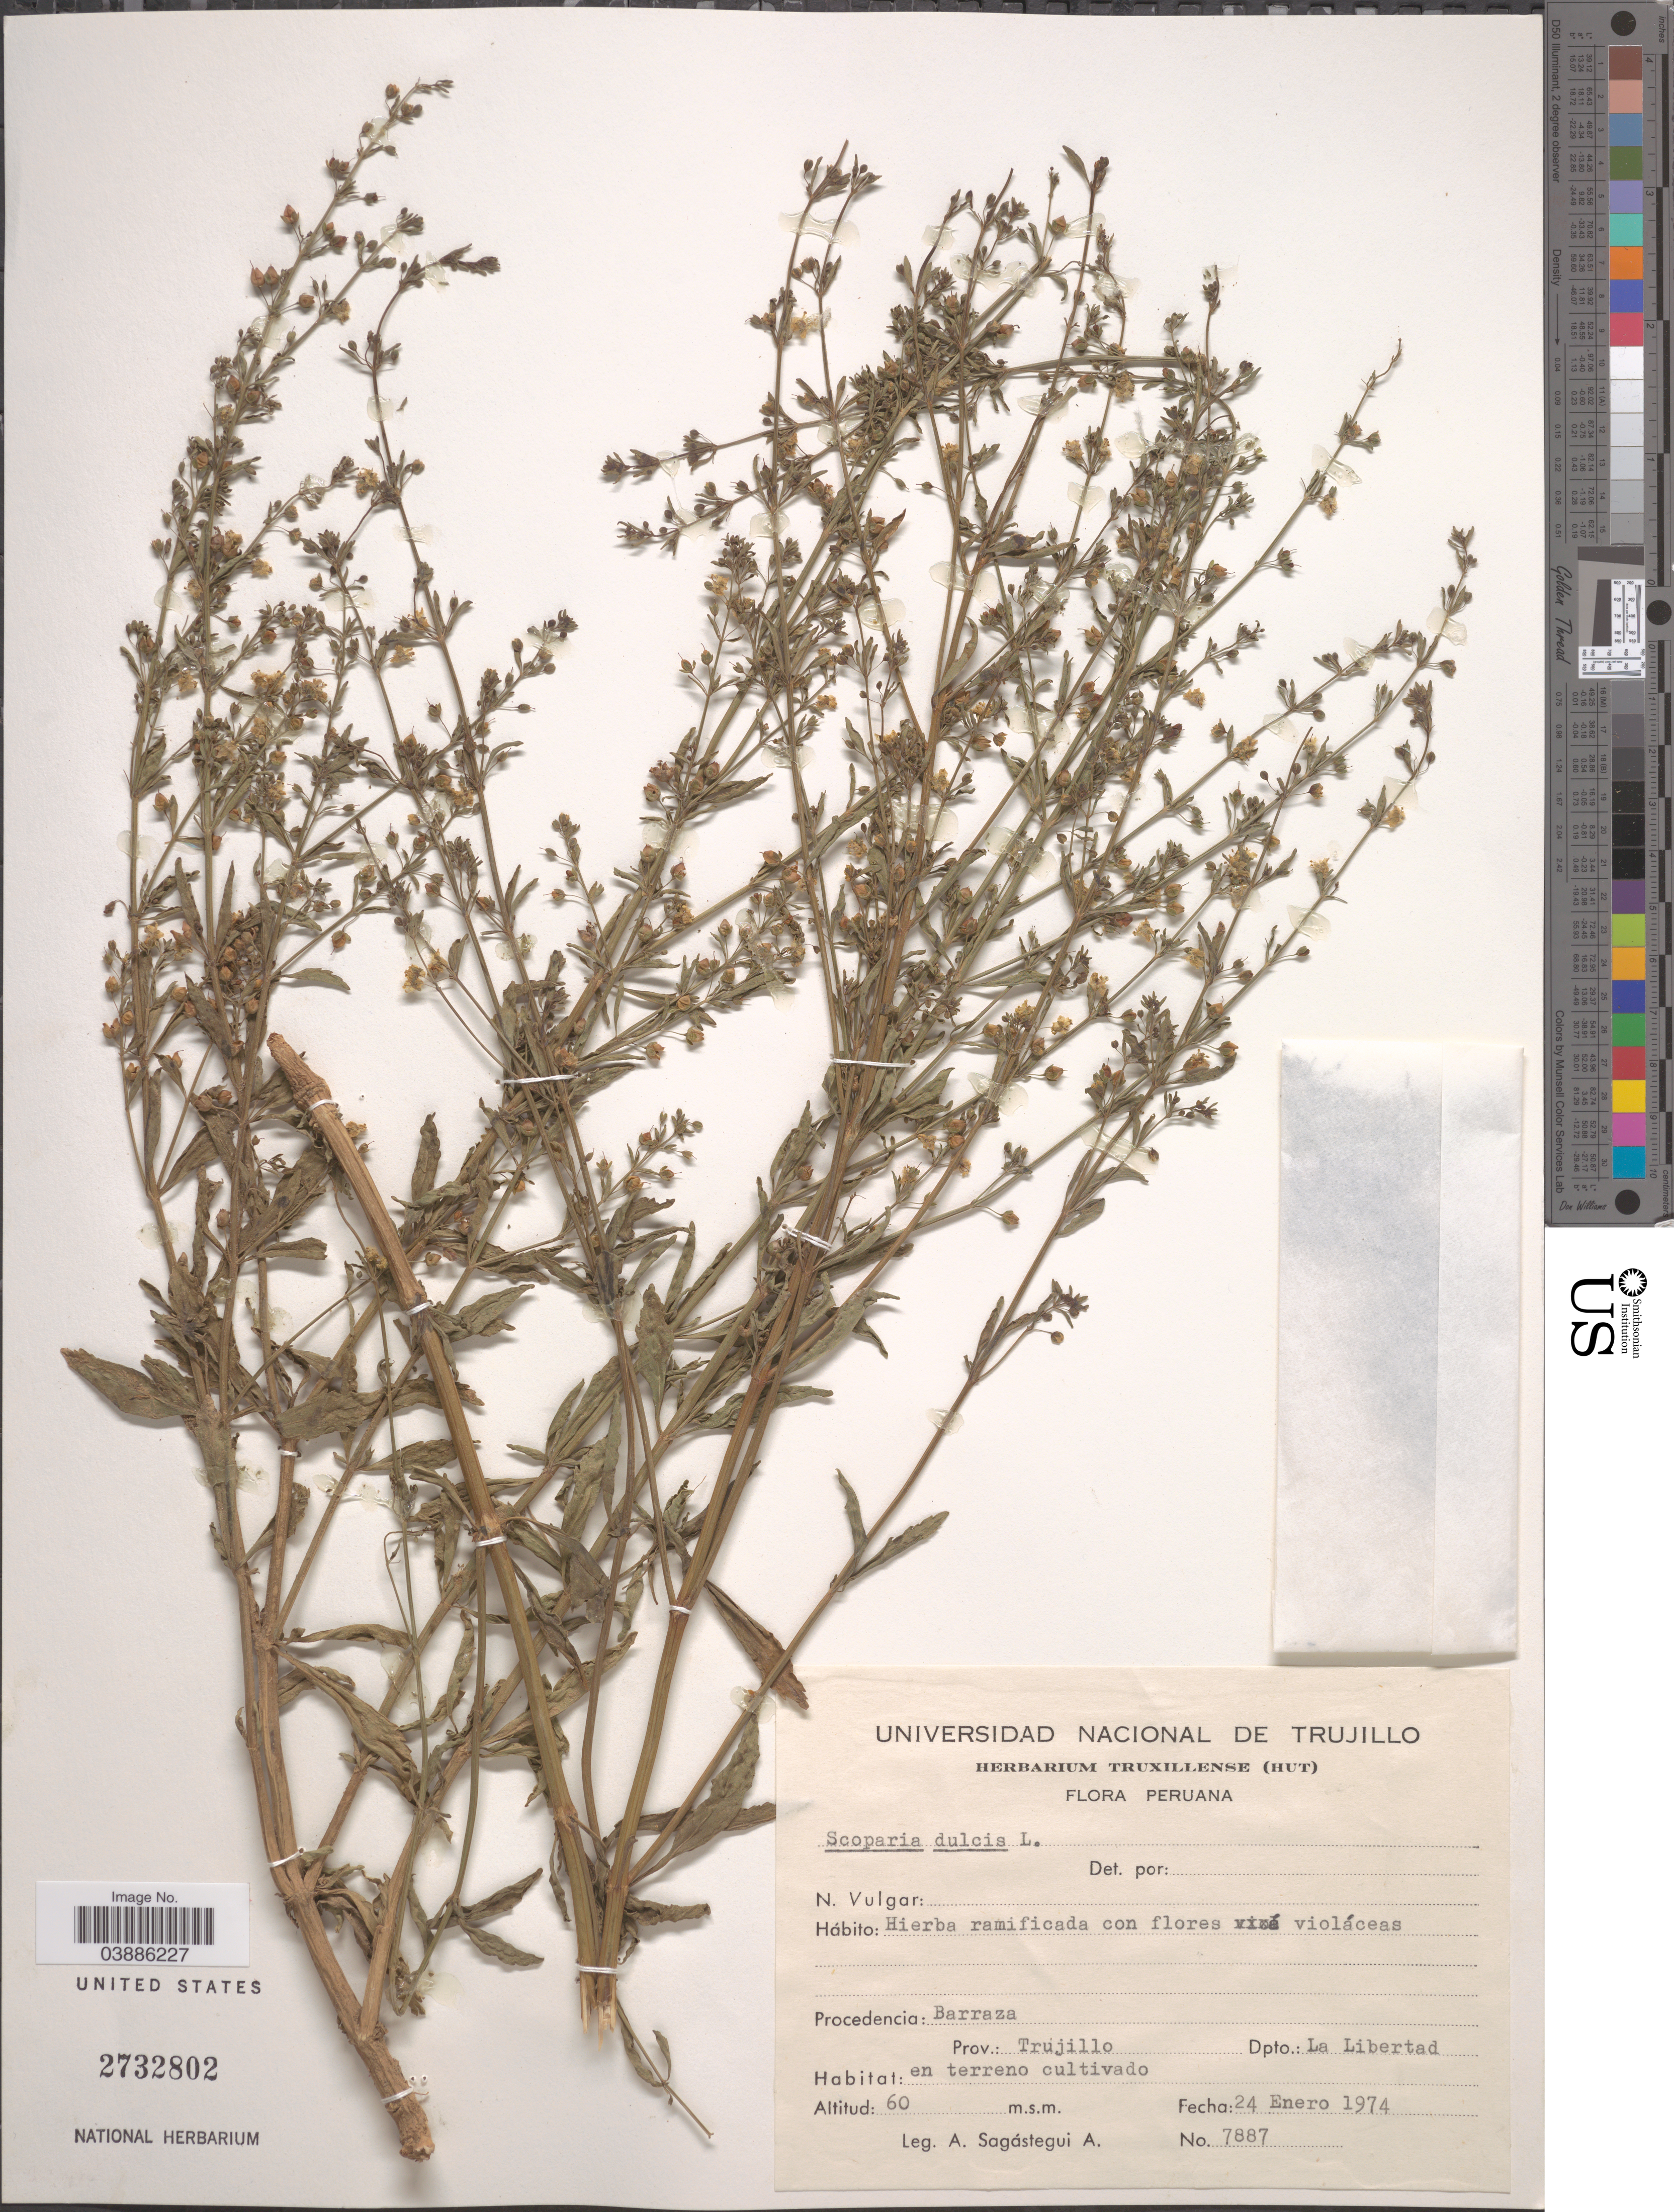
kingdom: Plantae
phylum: Tracheophyta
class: Magnoliopsida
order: Lamiales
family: Plantaginaceae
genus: Scoparia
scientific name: Scoparia dulcis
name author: L.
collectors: A. Sagástegui A.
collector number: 7887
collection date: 1974-01-24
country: Peru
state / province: La Libertad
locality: Procedencia: Barraza. Prov. Trujillo. Dpto.: La Libertad.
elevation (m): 60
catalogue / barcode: US 2732802